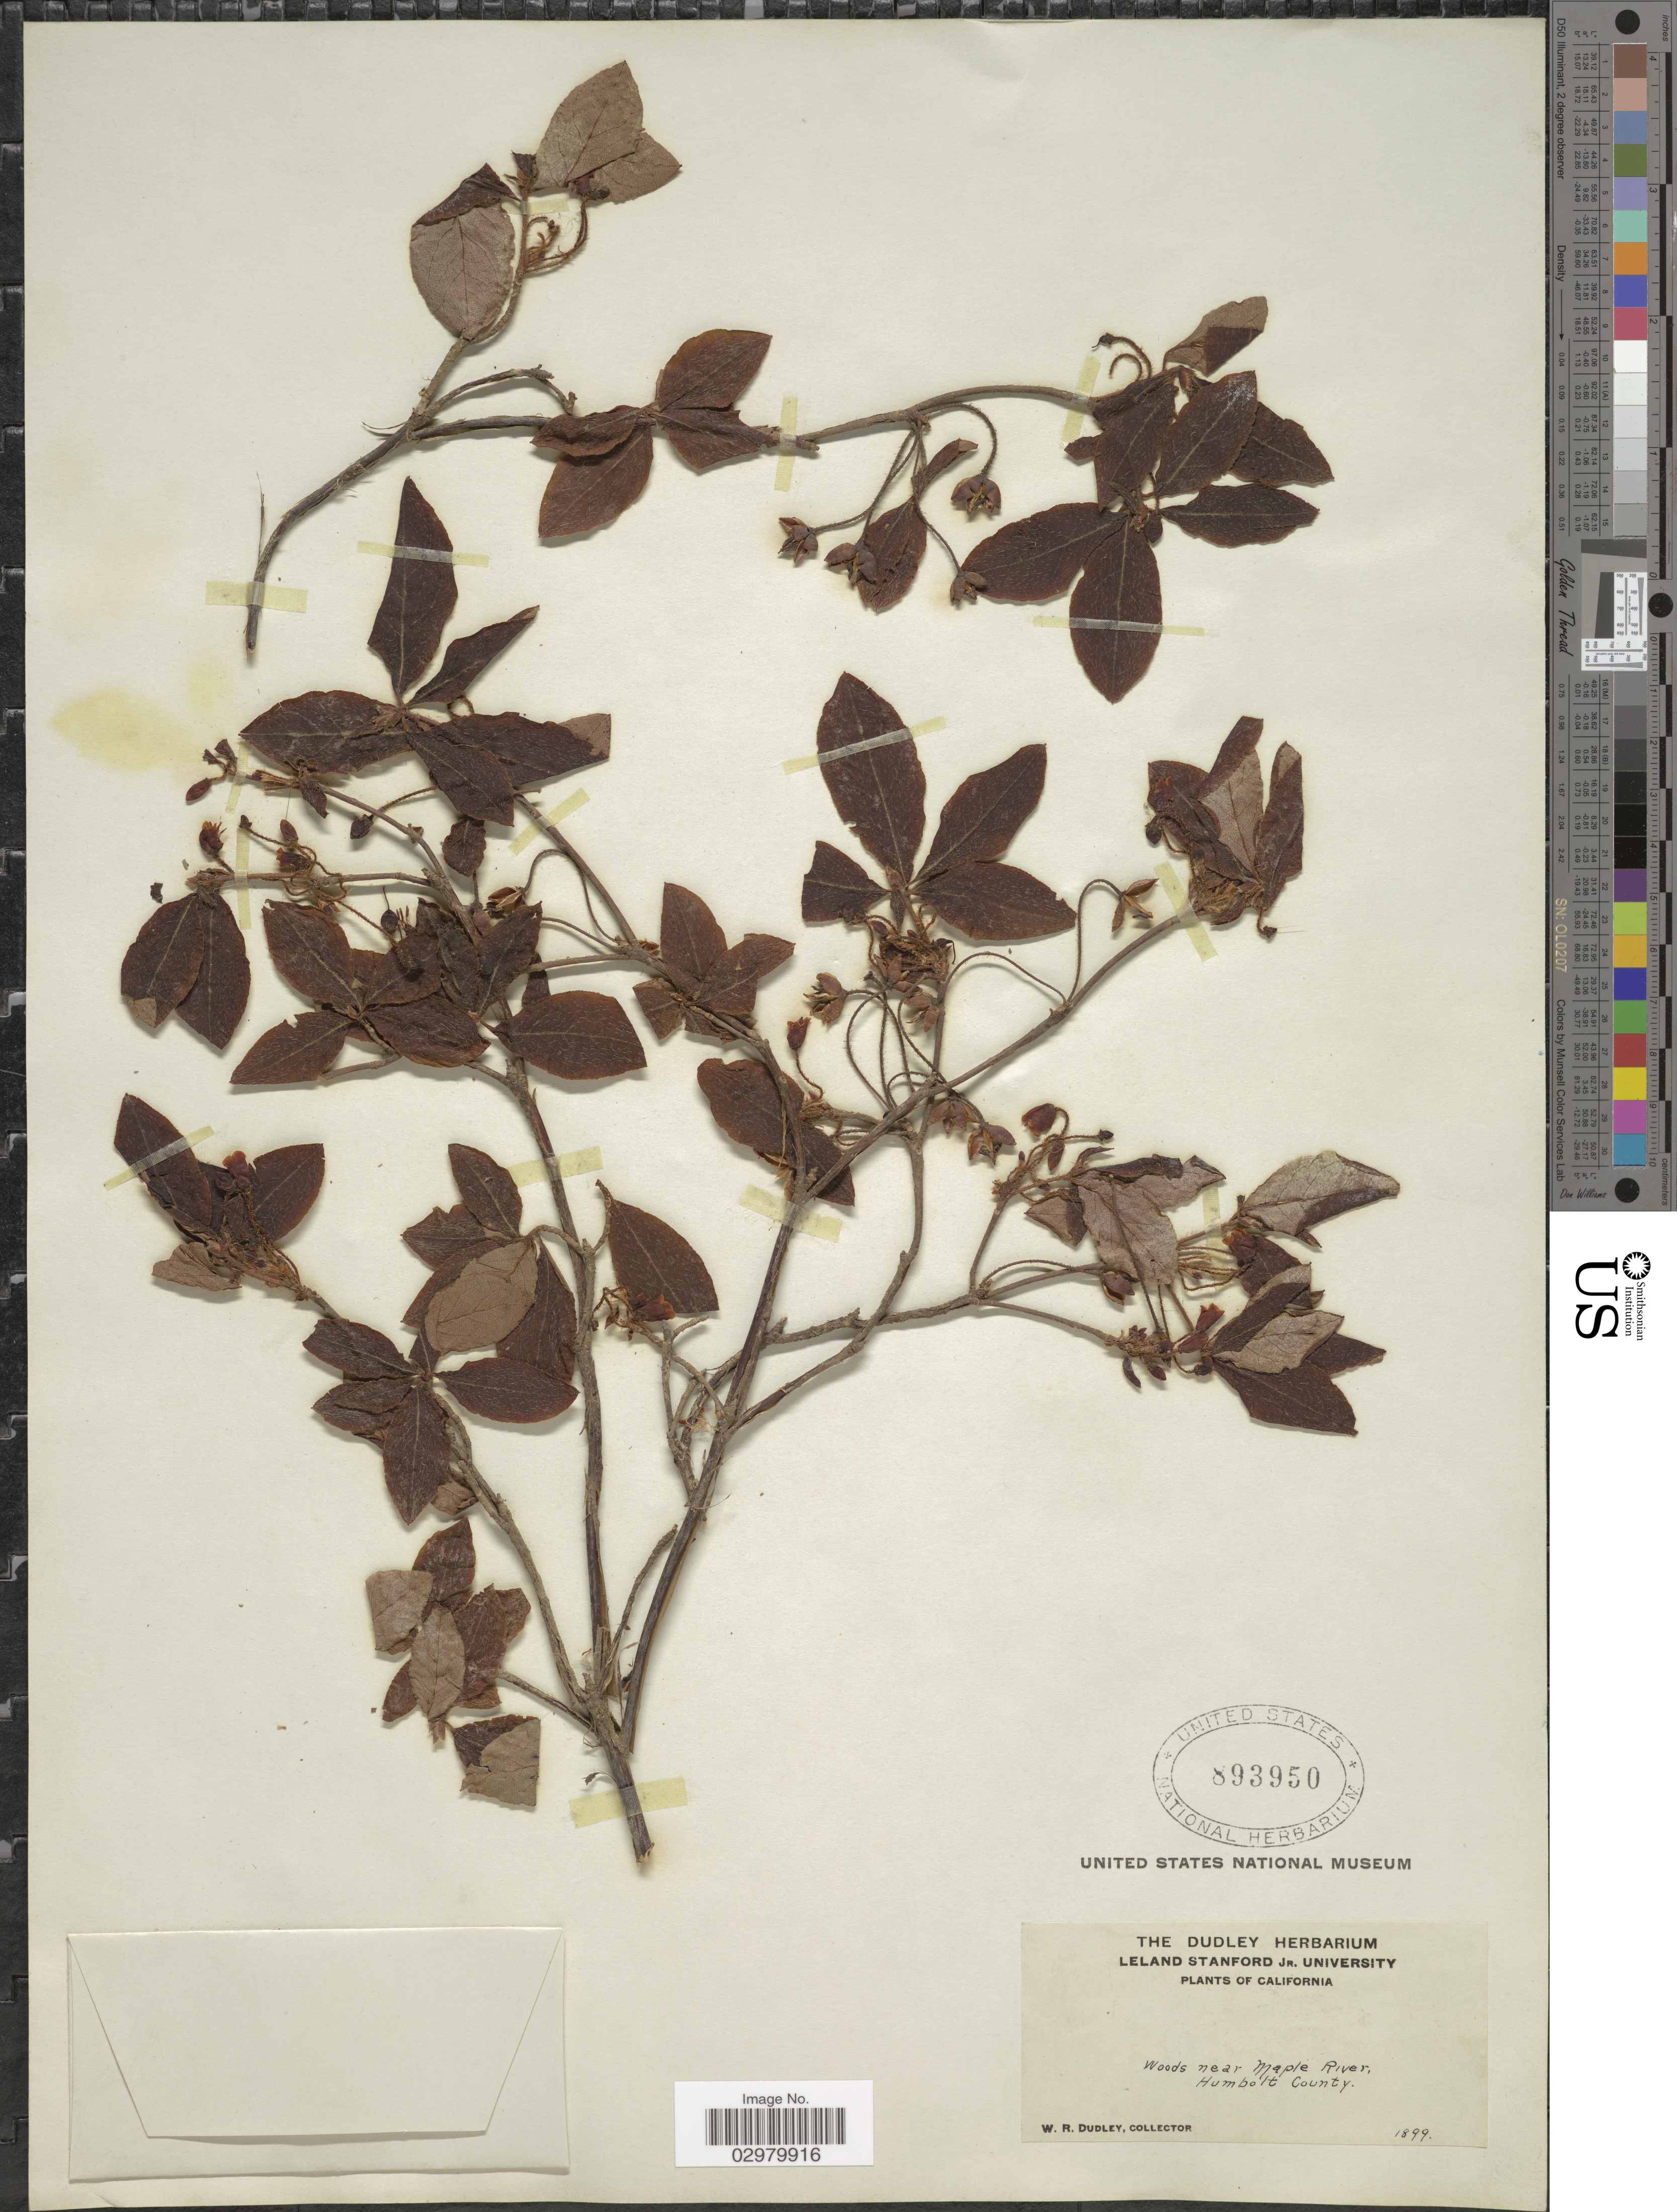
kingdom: Plantae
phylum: Tracheophyta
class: Magnoliopsida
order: Ericales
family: Ericaceae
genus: Menziesia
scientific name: Menziesia ferruginea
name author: Sm.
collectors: W. Dudley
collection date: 1899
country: United States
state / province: California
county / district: Humboldt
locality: Woods near Maple River, Humboldt County.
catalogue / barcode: US 893950